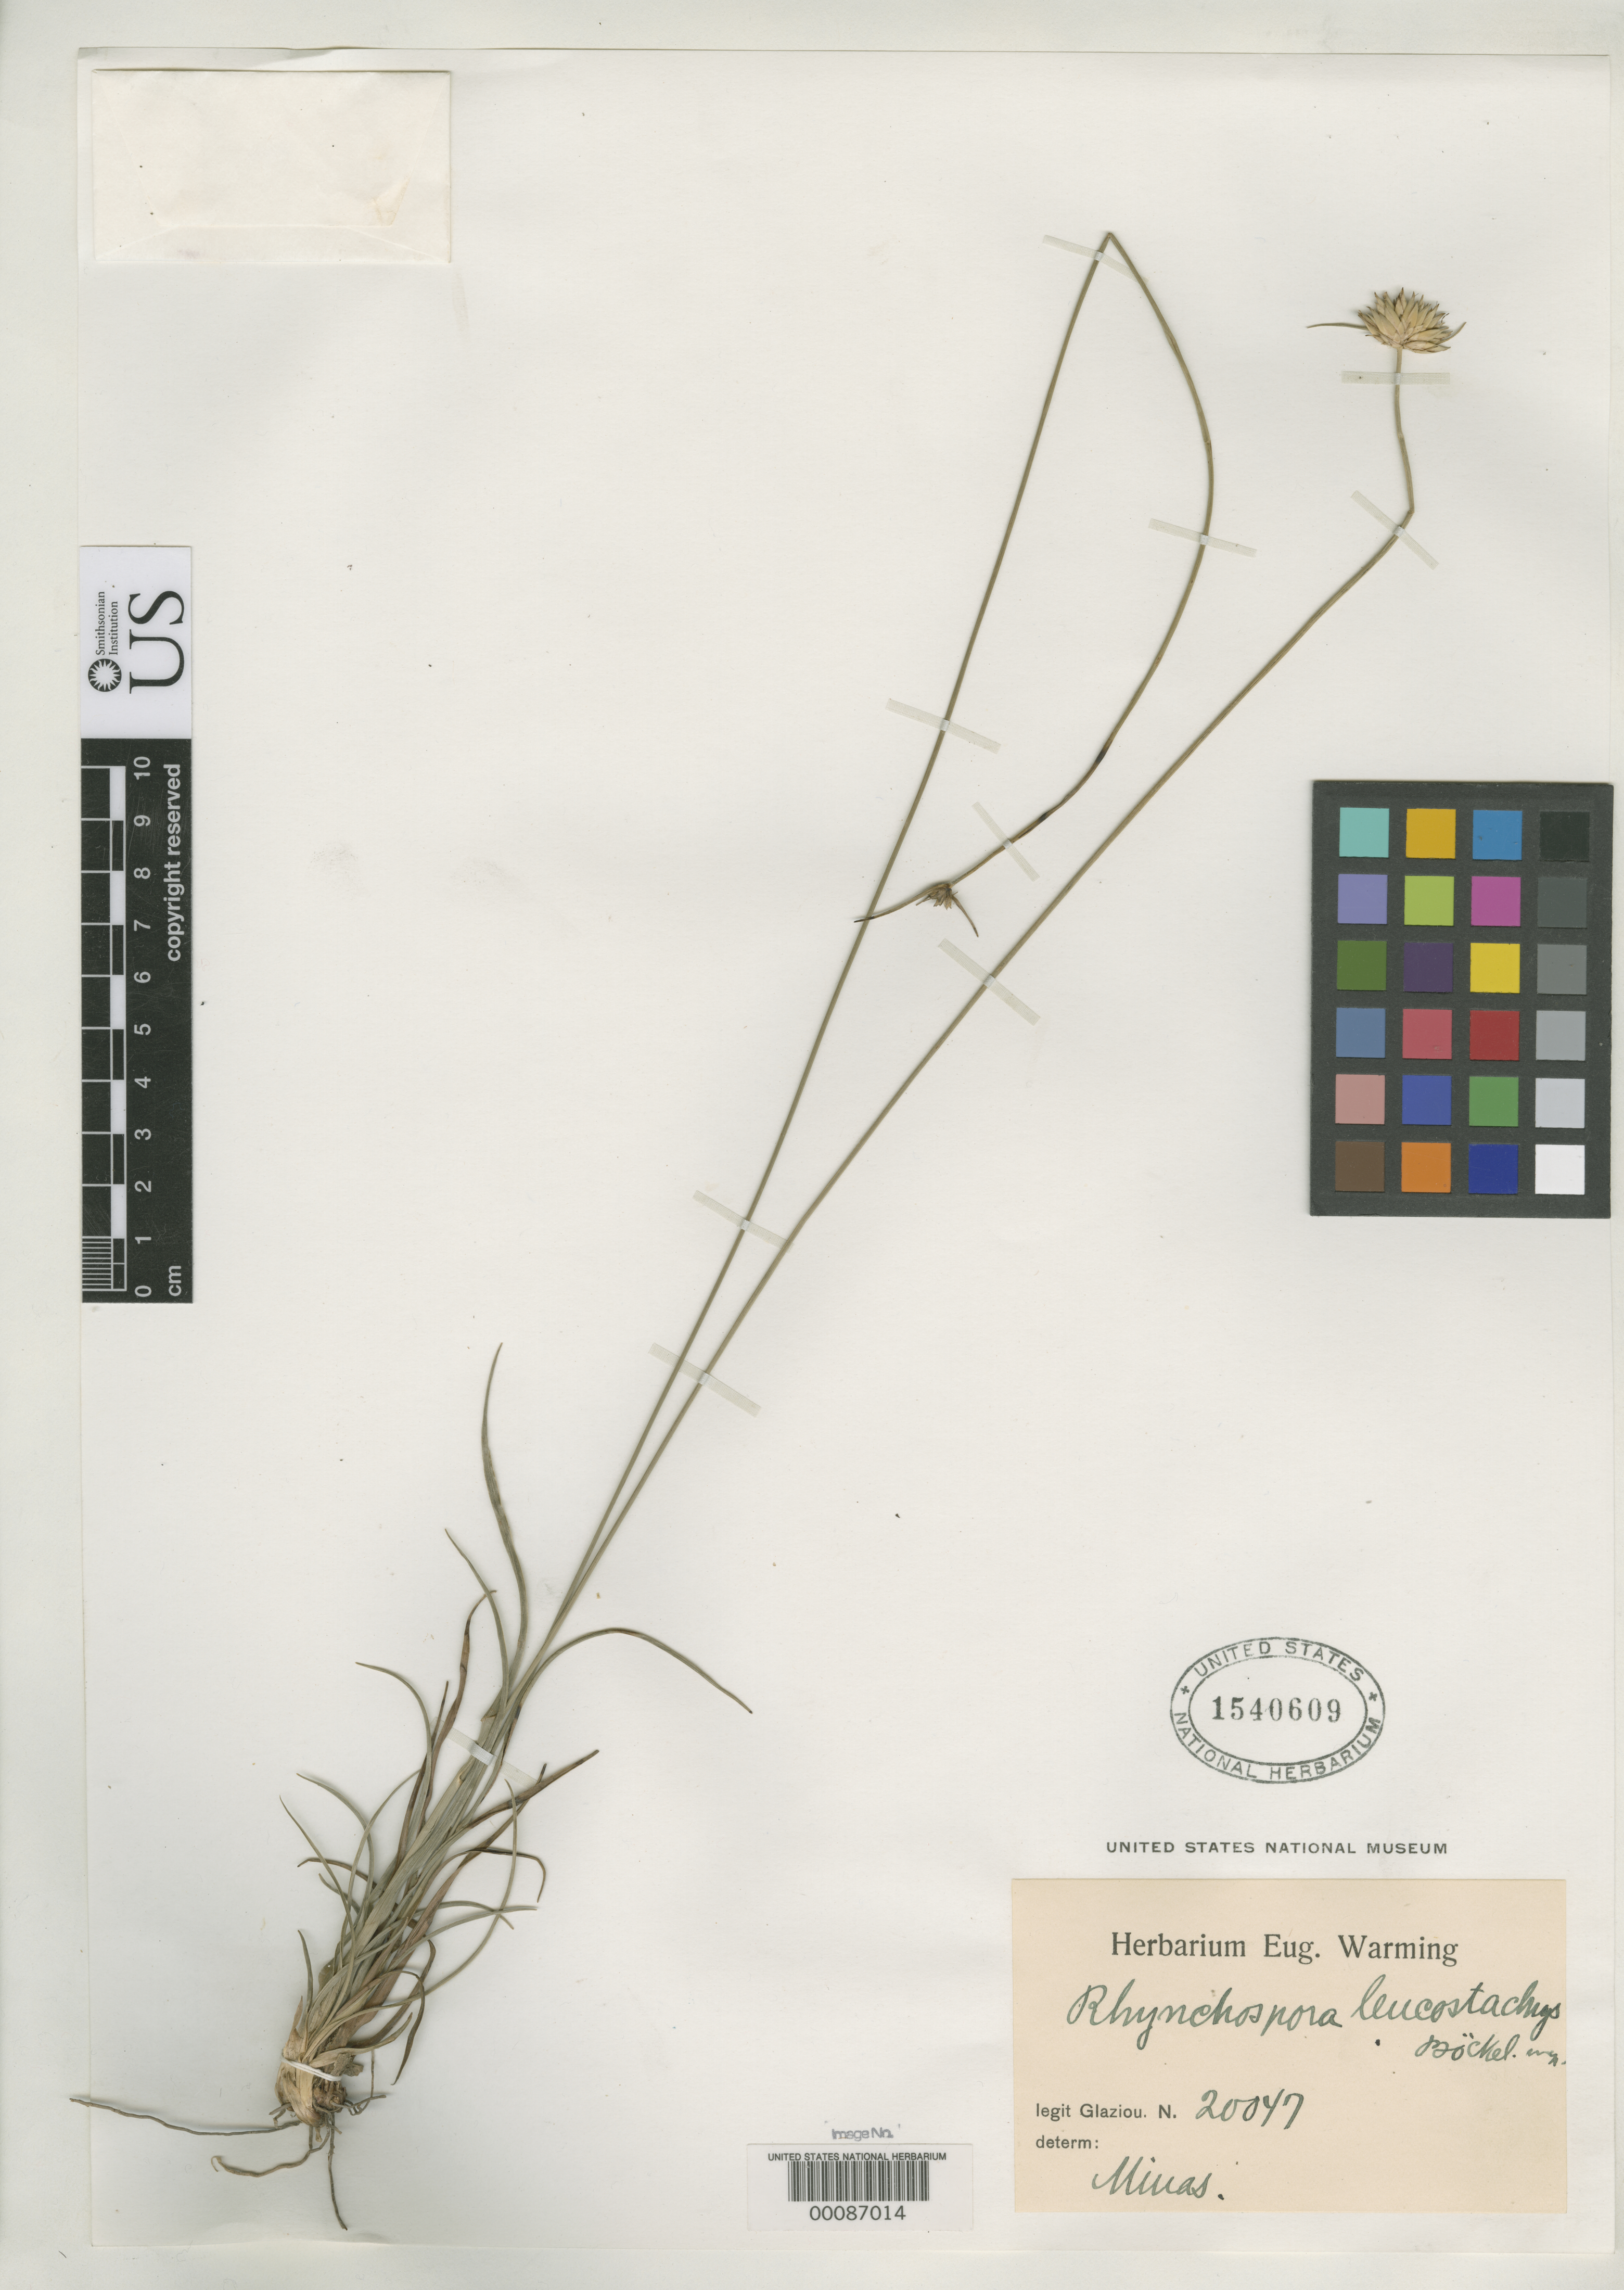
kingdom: Plantae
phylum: Tracheophyta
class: Liliopsida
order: Poales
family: Cyperaceae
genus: Rhynchospora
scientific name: Rhynchospora leucostachys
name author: Boeckeler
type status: Isotype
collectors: A. F. M. Glaziou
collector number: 20047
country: Brazil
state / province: Minas Gerais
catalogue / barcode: US 1540609